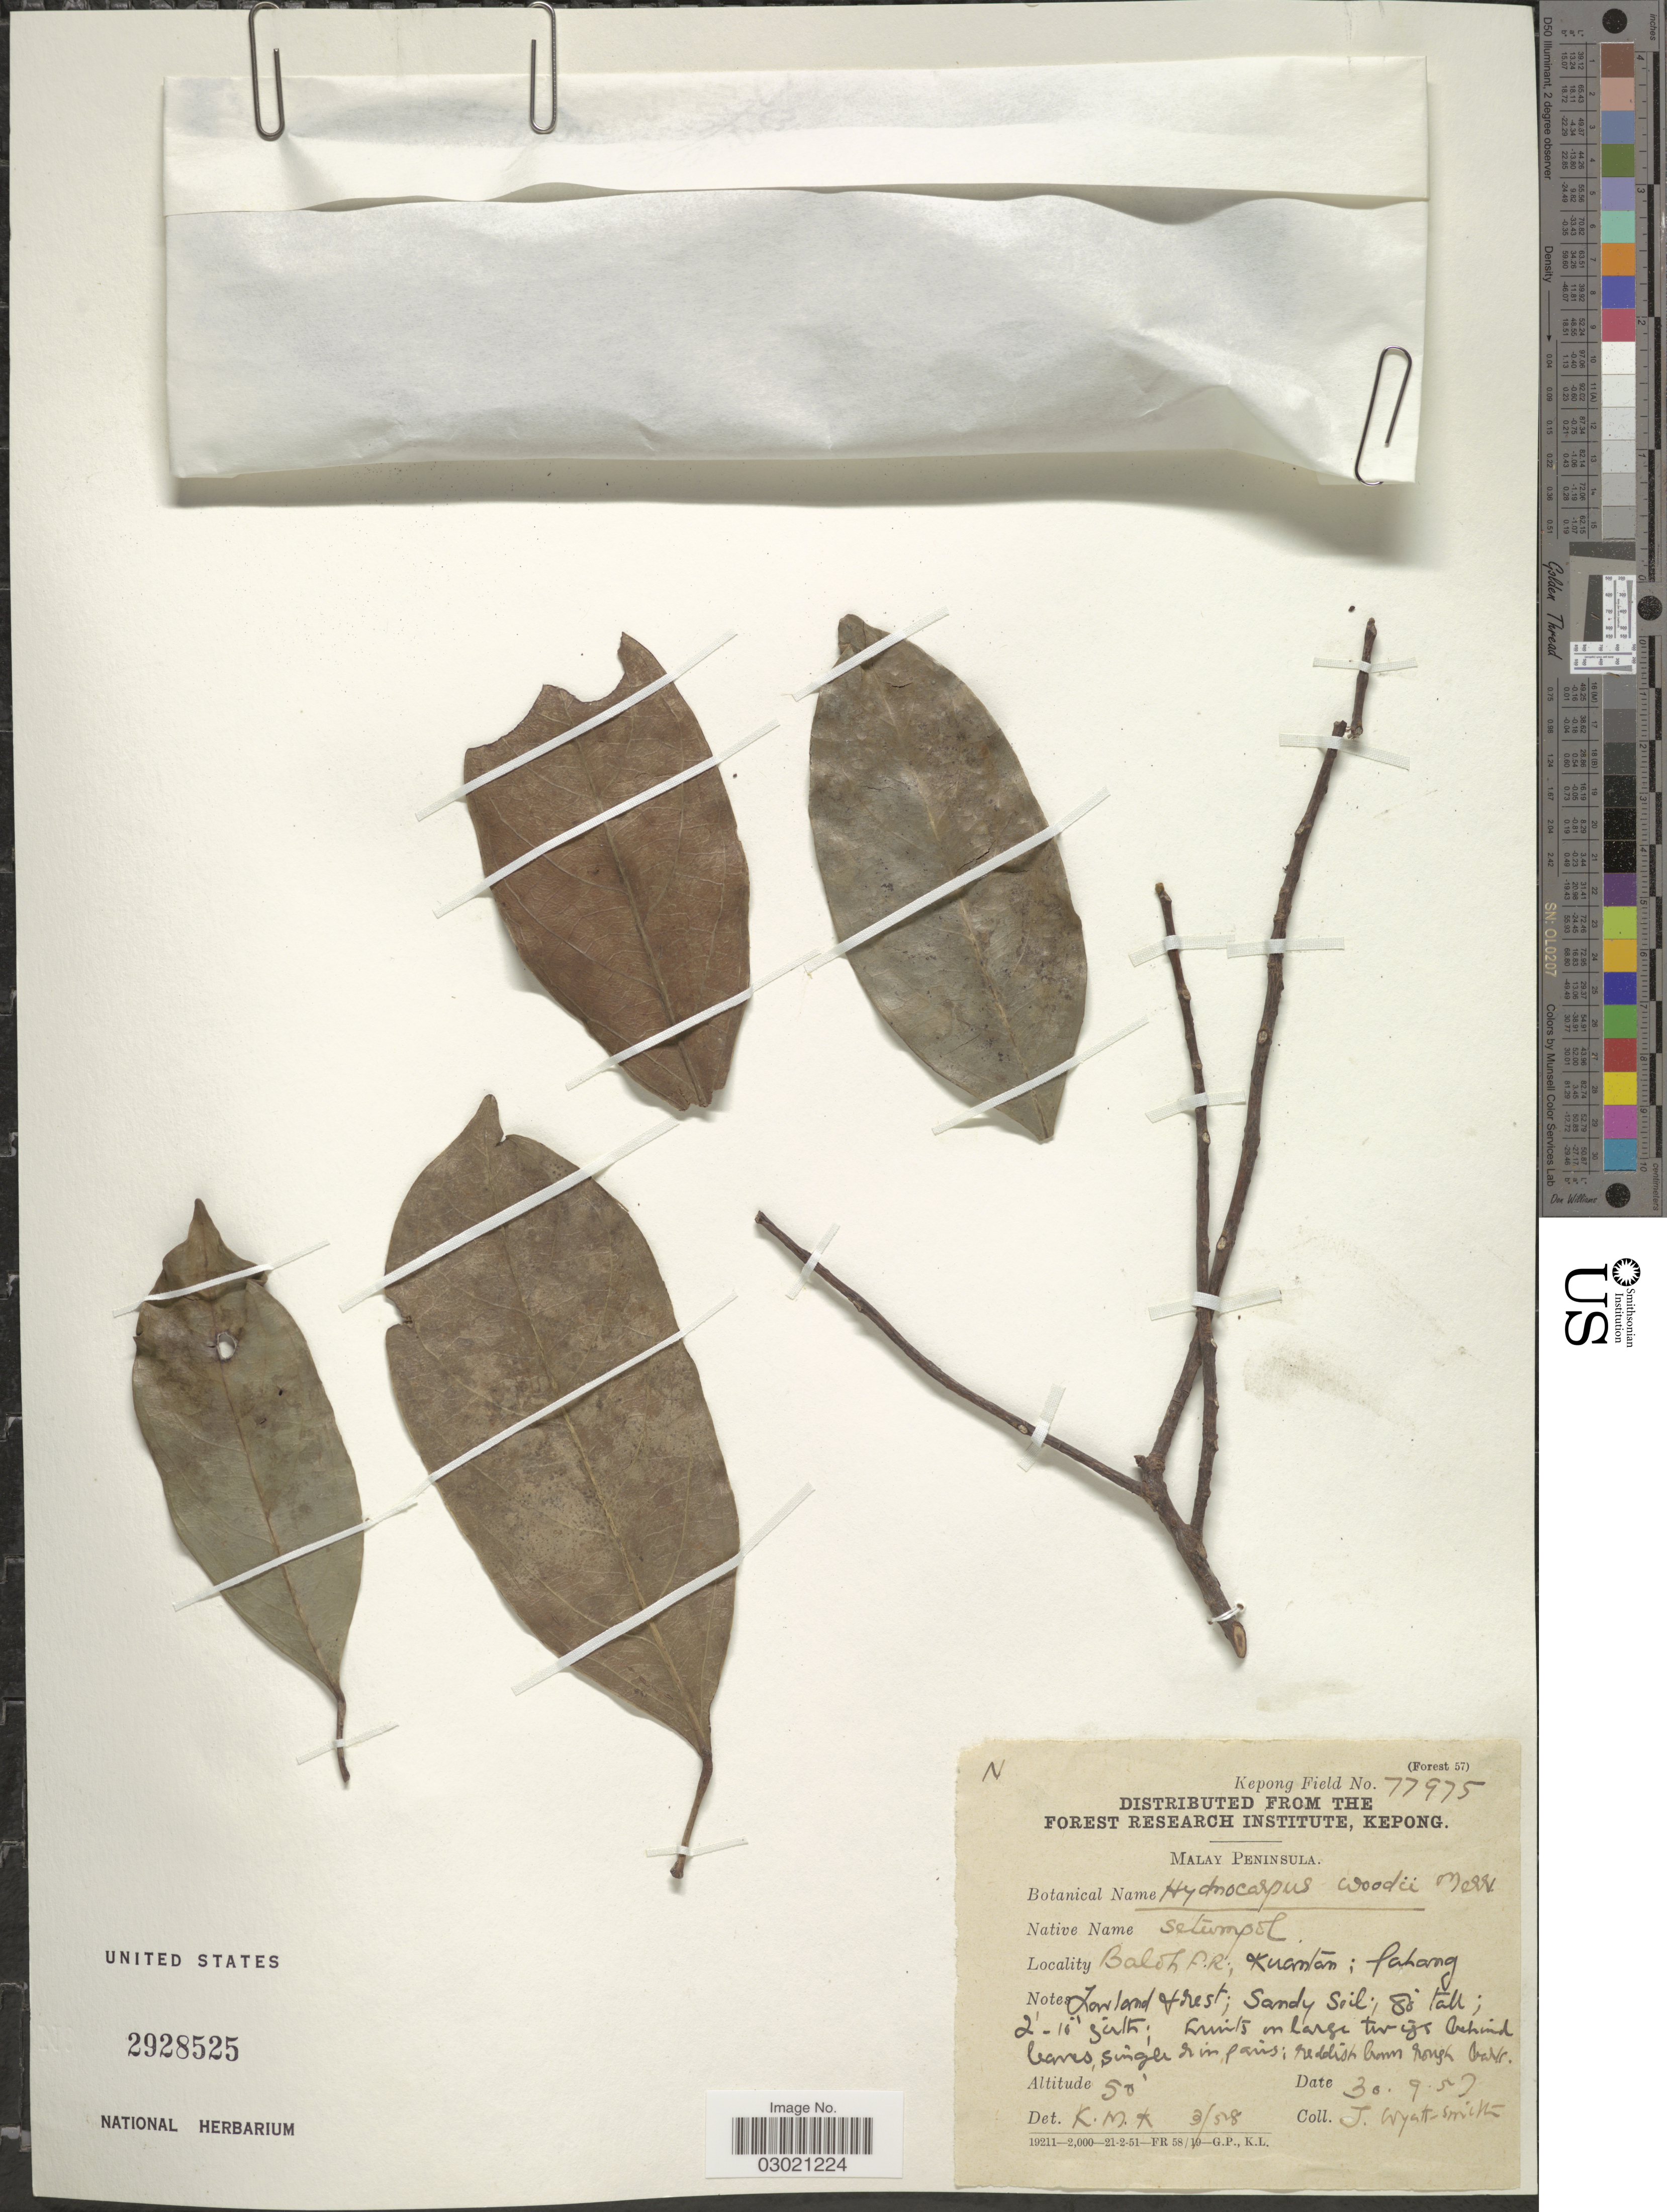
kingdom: Plantae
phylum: Tracheophyta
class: Magnoliopsida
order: Malpighiales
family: Achariaceae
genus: Hydnocarpus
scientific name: Hydnocarpus woodii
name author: Merr.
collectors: J. Wyatt-Smith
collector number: Kepong Field 77975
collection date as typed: Transcribed d/m/y: 30/9/57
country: Malaysia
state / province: Pahang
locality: Malay Peninsula. Baloh F.R.; Kuamtan; Pahang.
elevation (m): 15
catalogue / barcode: US 2928525